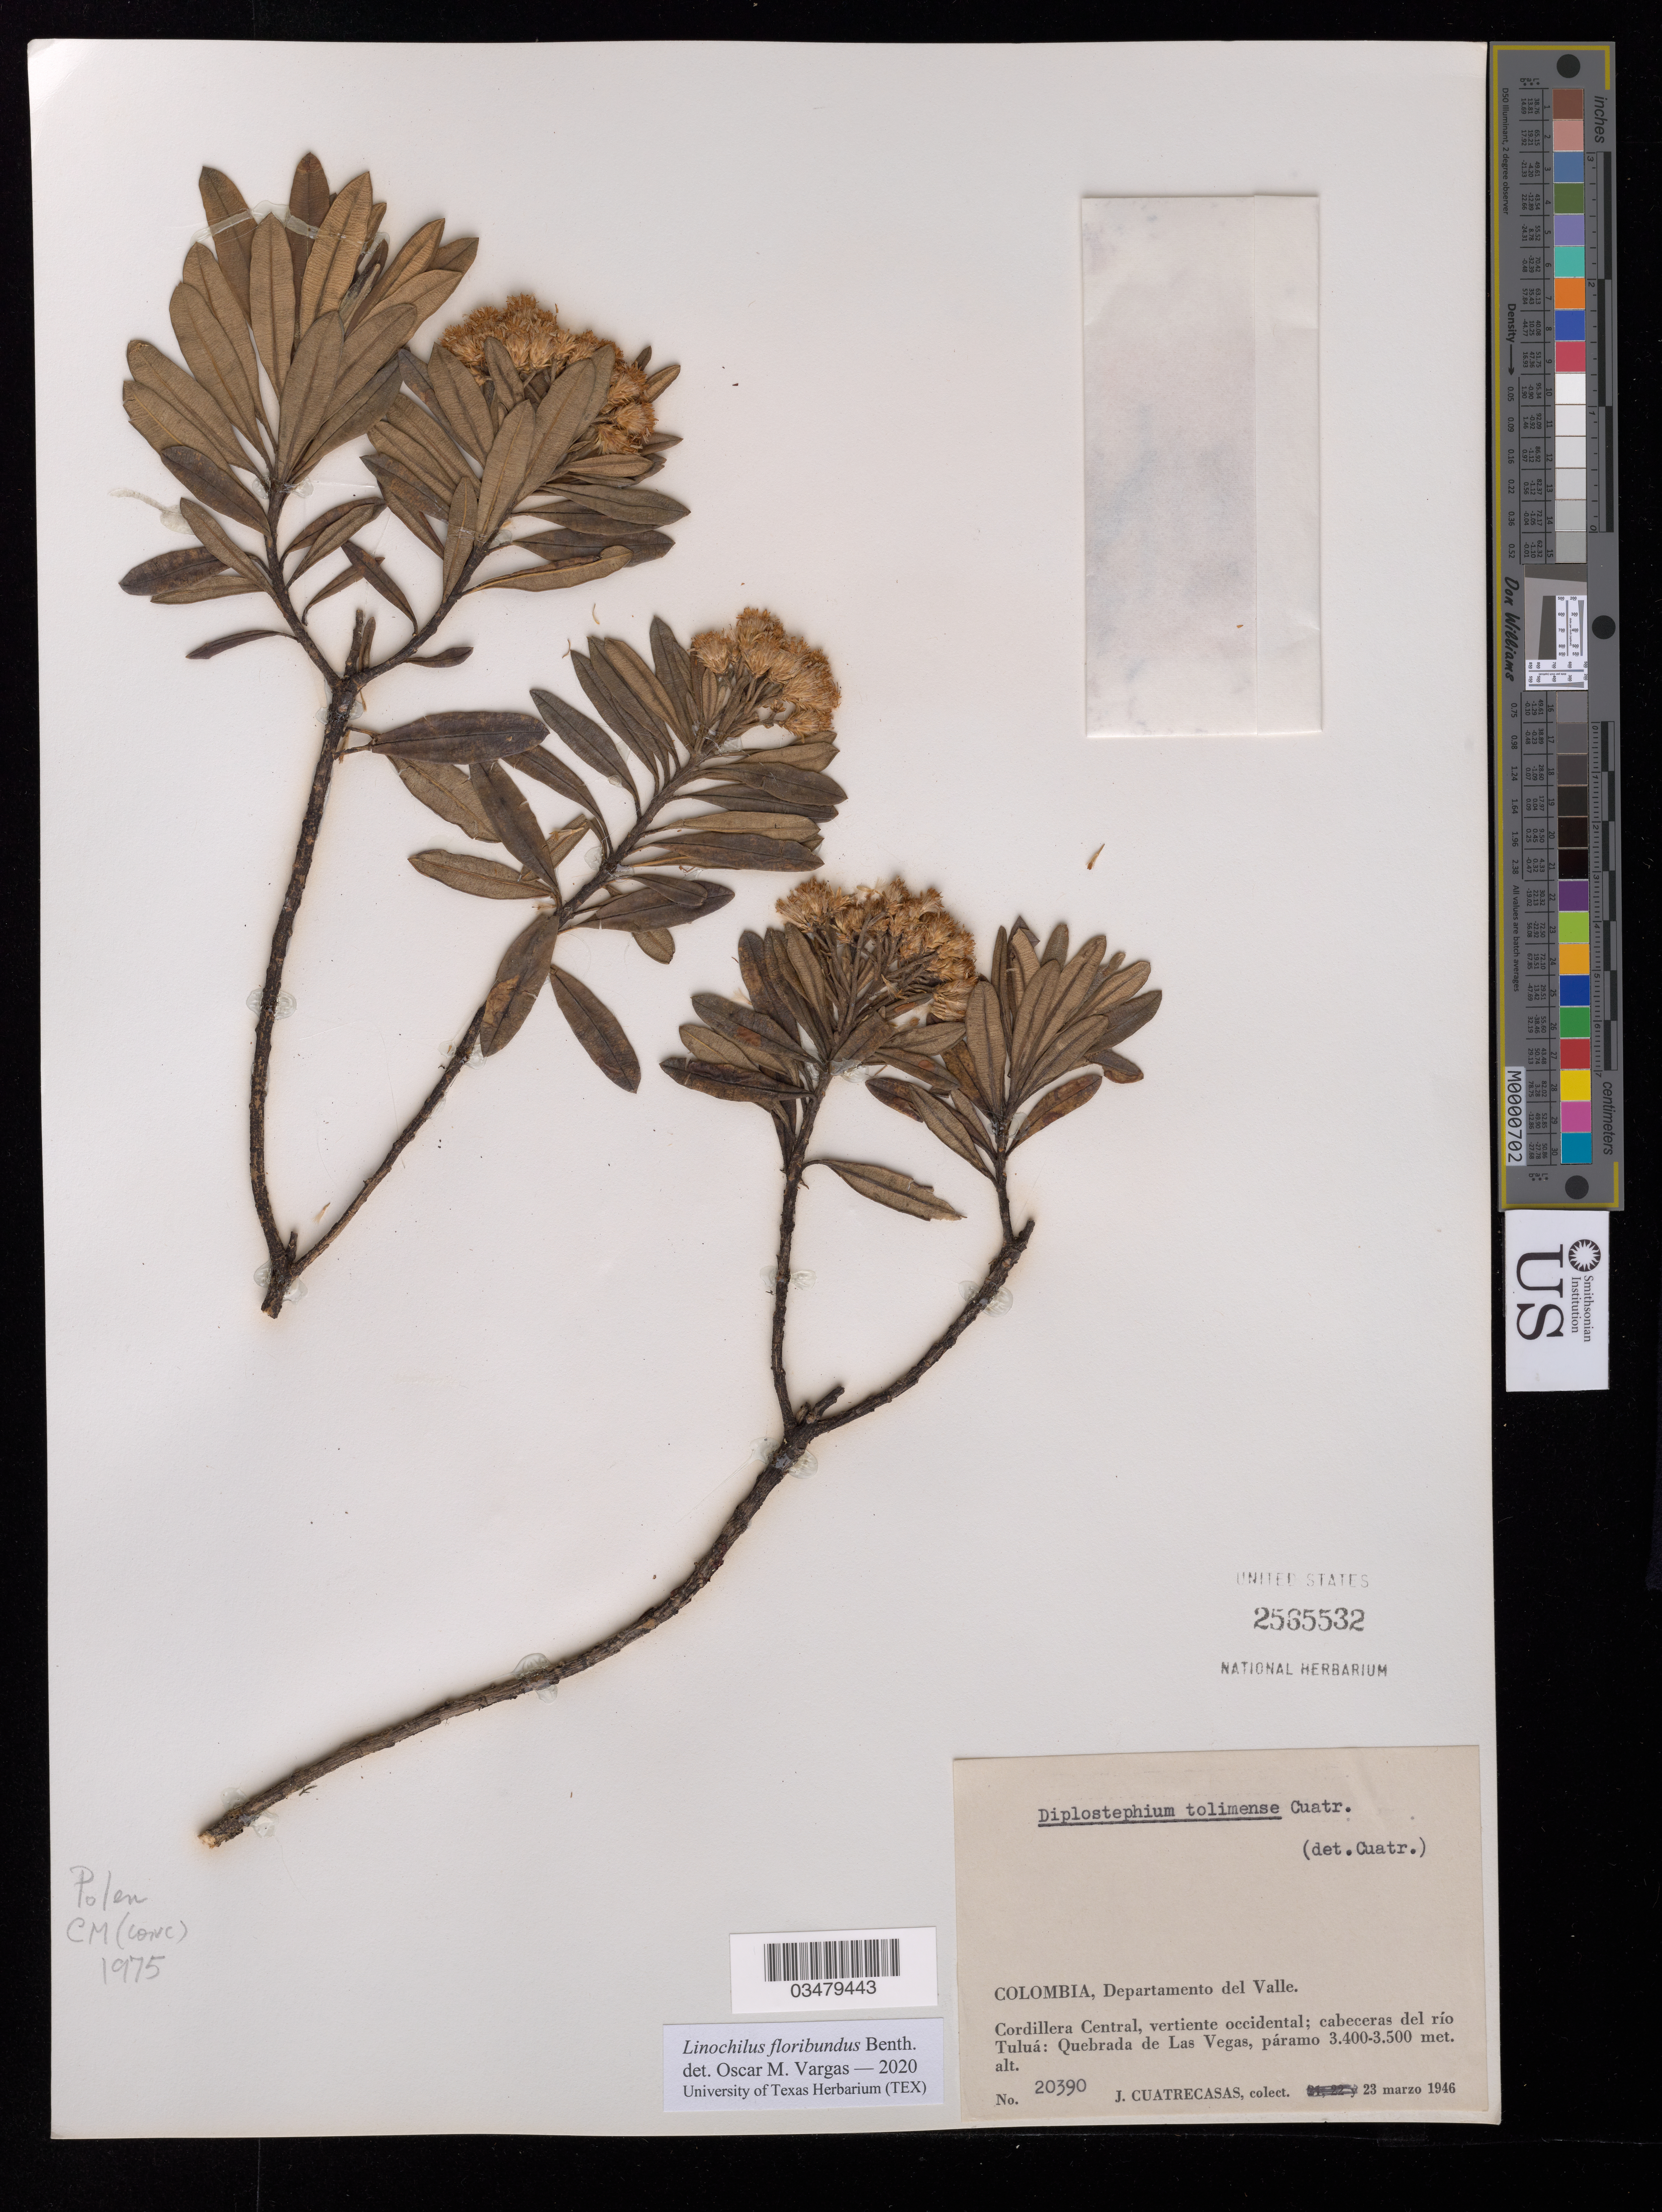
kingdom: Plantae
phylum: Tracheophyta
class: Magnoliopsida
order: Asterales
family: Asteraceae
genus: Linochilus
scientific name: Linochilus floribundus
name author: Benth.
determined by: Vargas, Oscar M.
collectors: J. Cuatrecasas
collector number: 20390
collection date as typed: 23 Mar 1946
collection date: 1946-03-23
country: Colombia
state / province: Valle del Cauca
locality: Paramo along Quebrada de las Vegas, Head of Rio Tulua.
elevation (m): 3400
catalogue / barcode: US 2565532